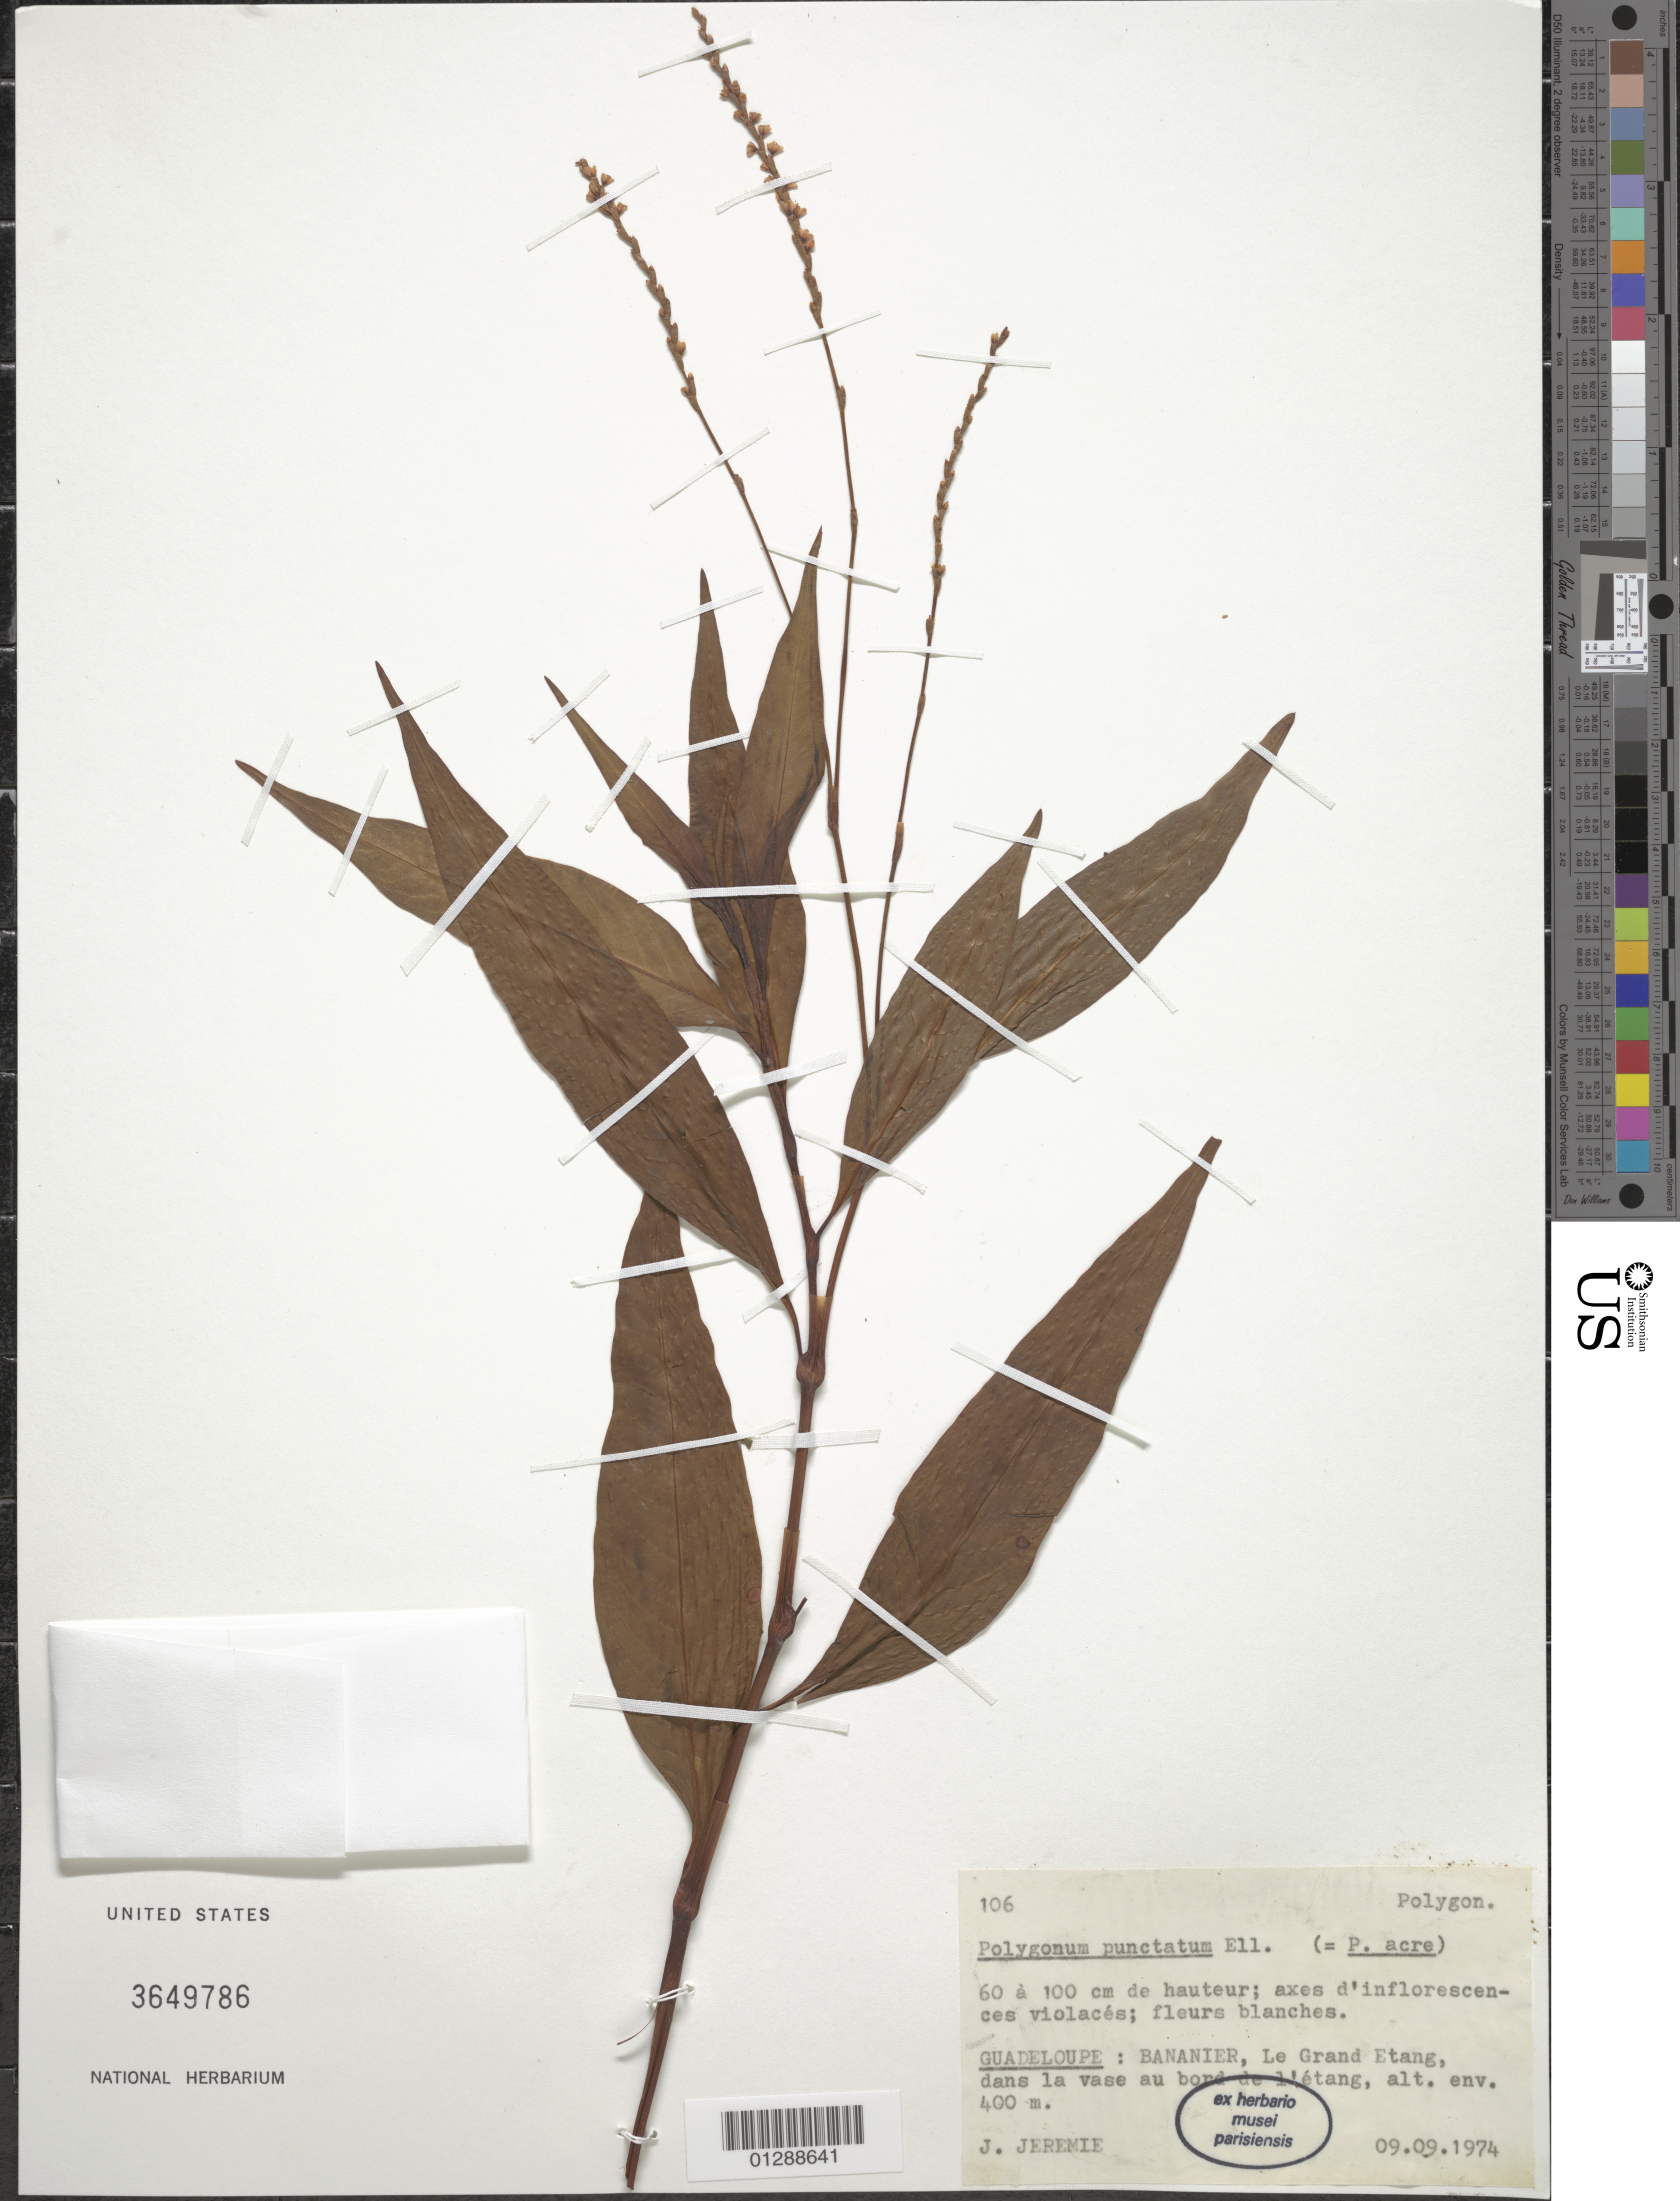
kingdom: Plantae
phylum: Tracheophyta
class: Magnoliopsida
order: Caryophyllales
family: Polygonaceae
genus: Polygonum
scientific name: Polygonum punctatum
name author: Elliott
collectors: J. Jérémie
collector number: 106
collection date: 1974-09-09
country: Guadeloupe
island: Basse-Terre I.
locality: Bananier, Le Grand Etang, dans la vase au bord de l'étang.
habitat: Dans la vase au bord de l'étang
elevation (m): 400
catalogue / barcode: US 3649786